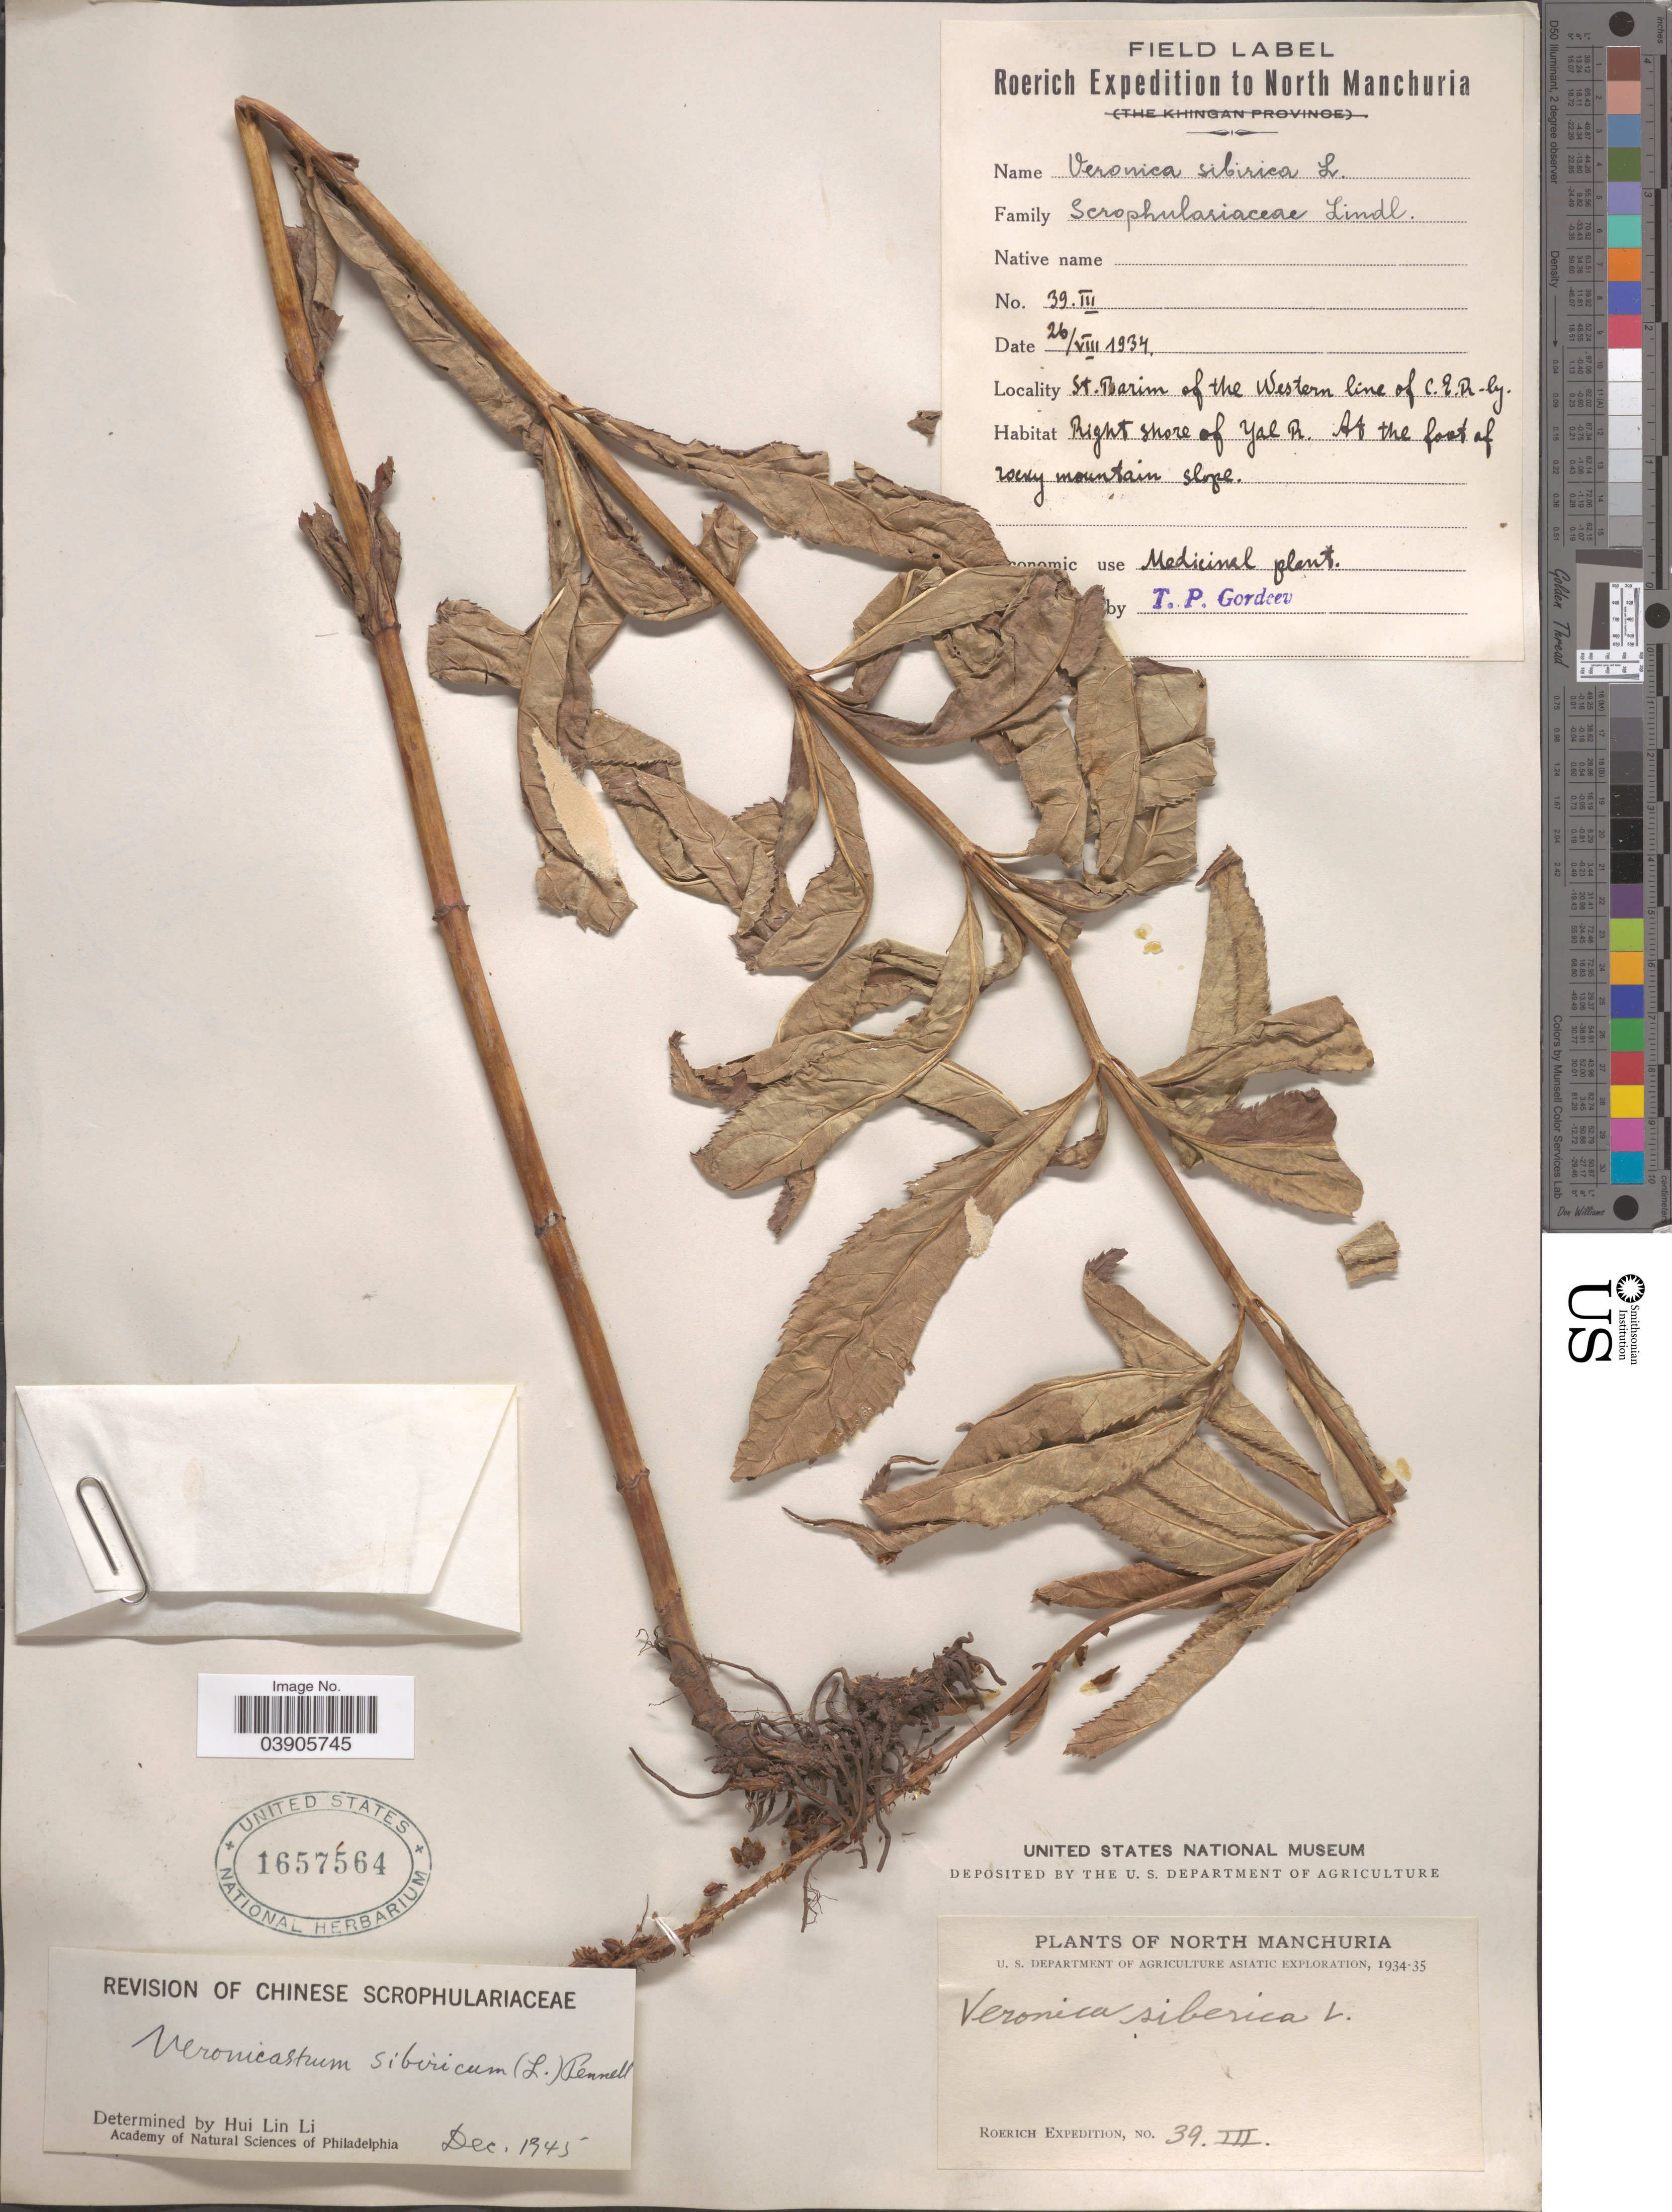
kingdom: Plantae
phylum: Tracheophyta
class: Magnoliopsida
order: Lamiales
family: Plantaginaceae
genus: Veronicastrum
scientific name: Veronicastrum sibiricum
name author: (L.) Pennell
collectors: T. Gordeev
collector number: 39 III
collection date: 1934-08-26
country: China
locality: North Manchuria. St. Barim of the Western line of C.E.R. by Right shore of Yal R. At the foot of rocky mountain slope.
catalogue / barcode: US 1657564